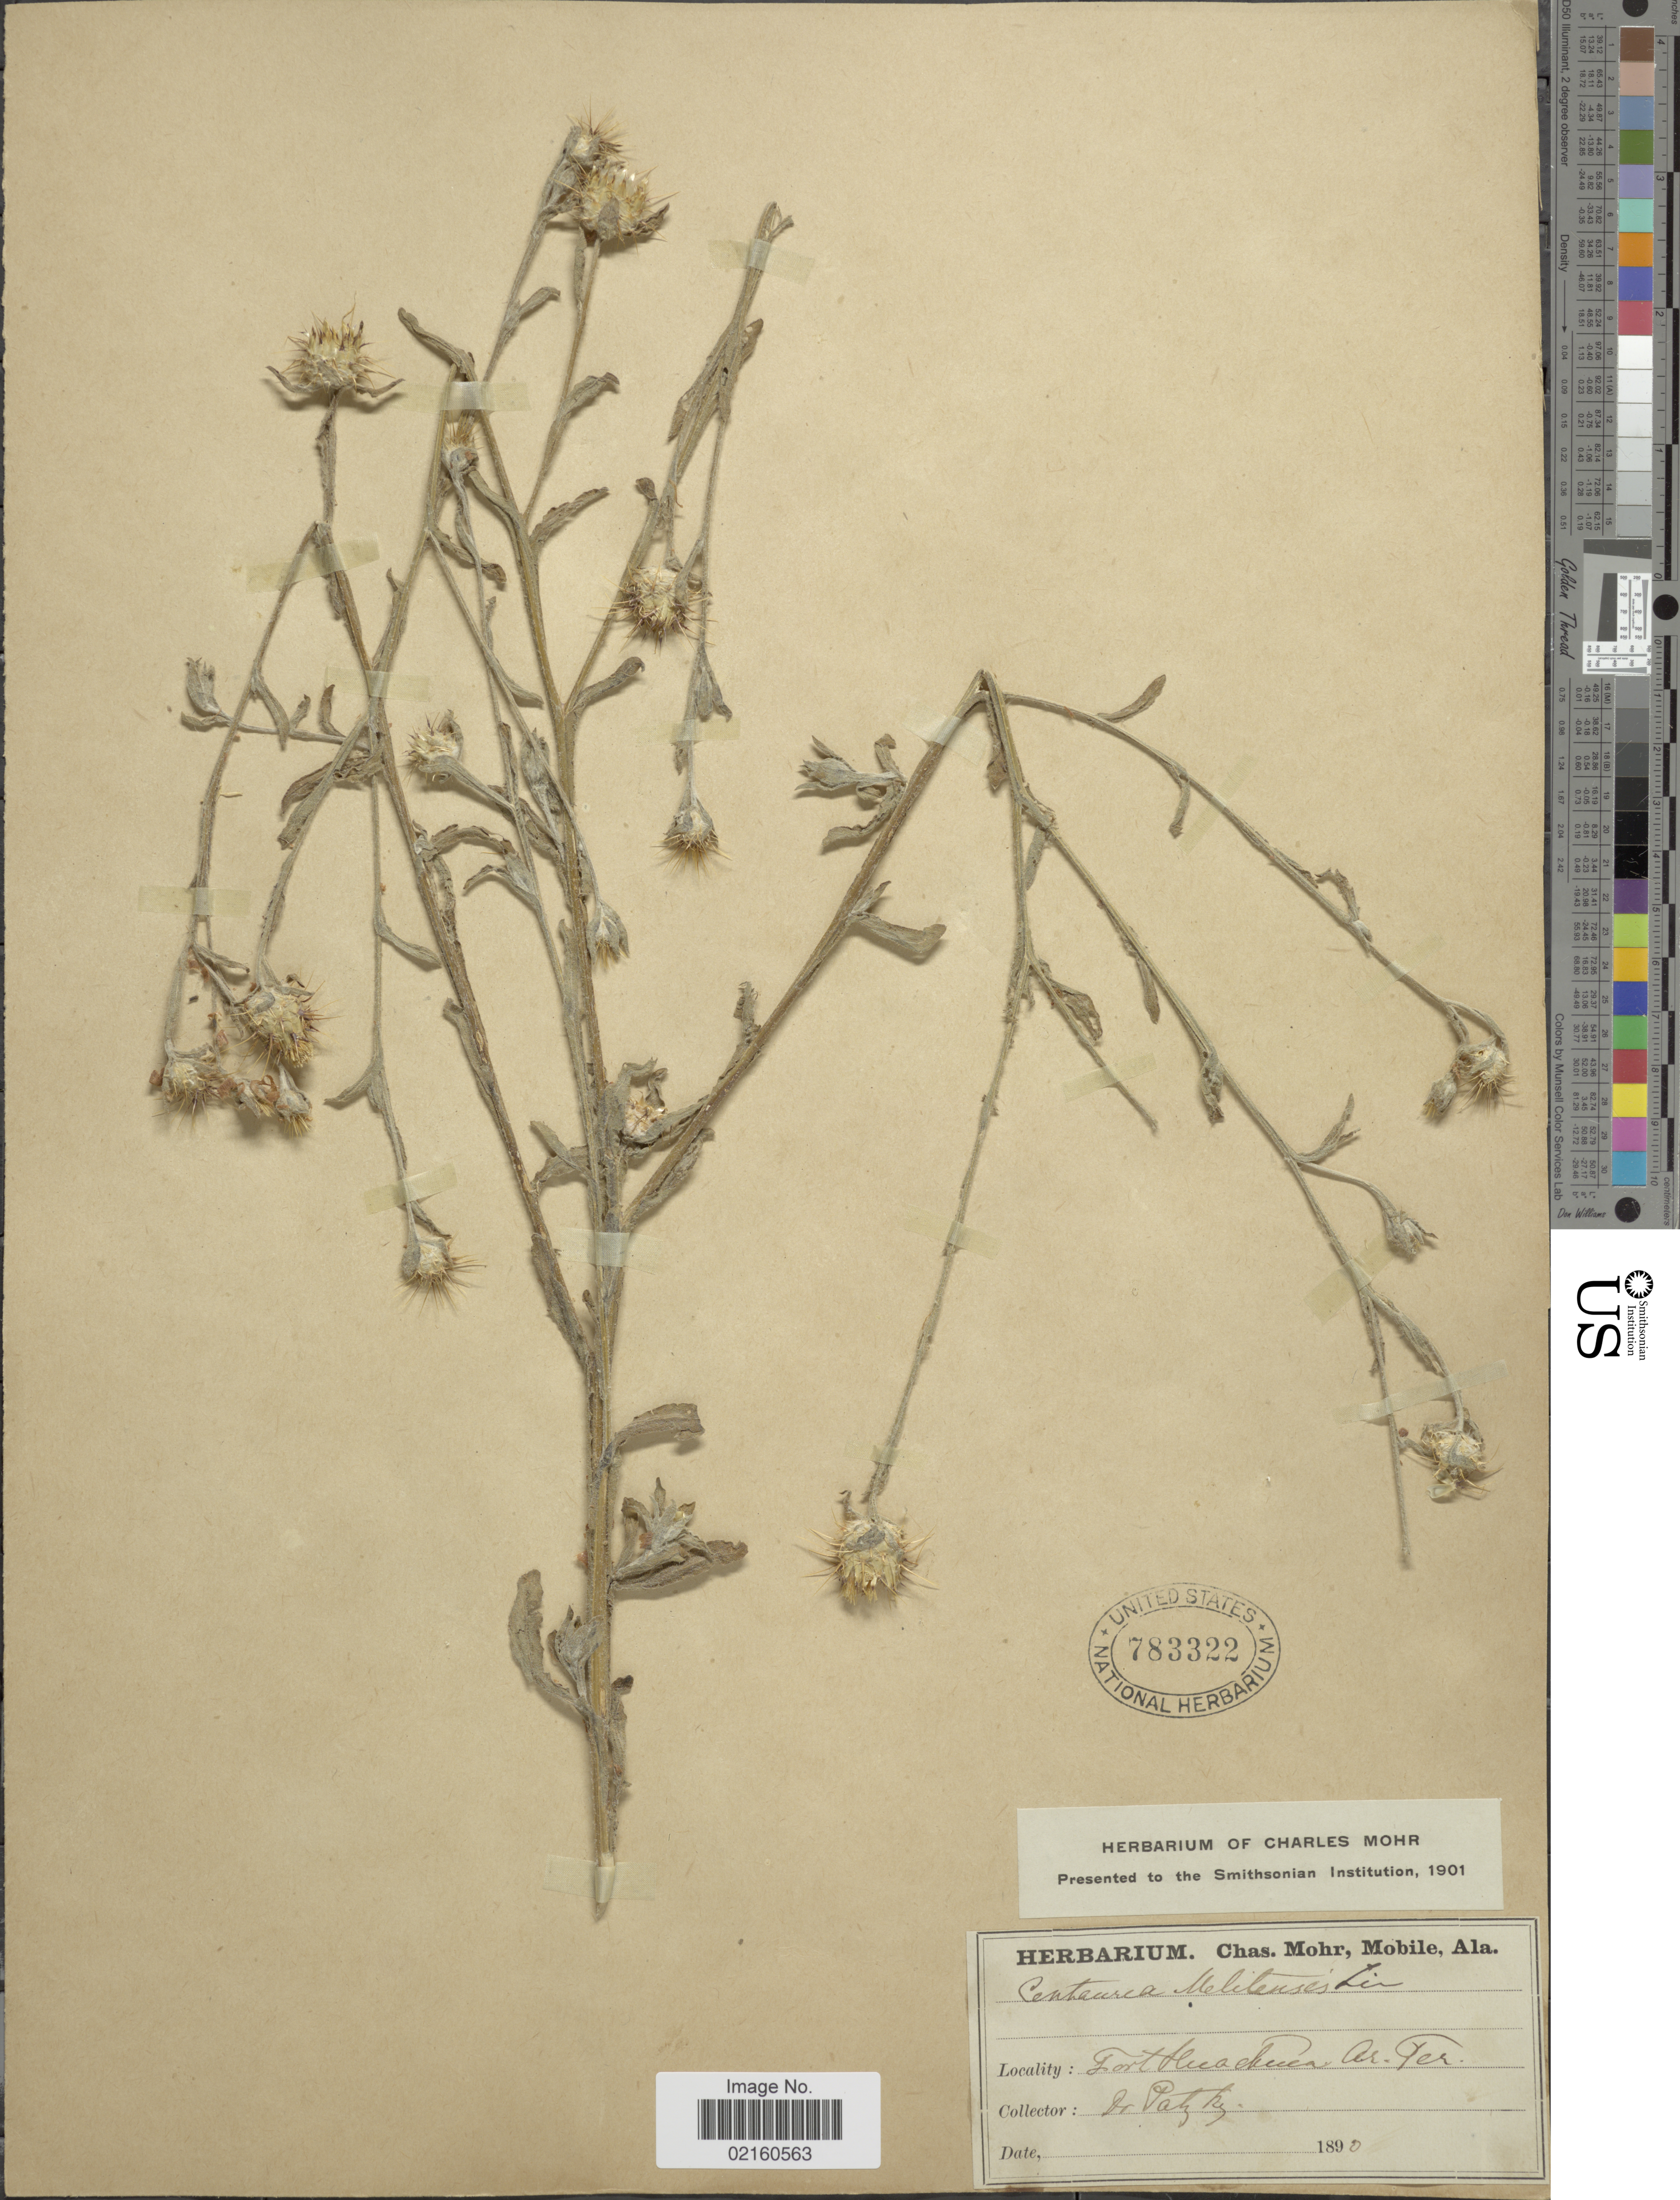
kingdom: Plantae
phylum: Tracheophyta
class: Magnoliopsida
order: Asterales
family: Asteraceae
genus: Centaurea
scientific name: Centaurea melitensis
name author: L.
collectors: -. Patzky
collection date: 1890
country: United States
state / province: Arizona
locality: Fort Huachuca, Ar. Ter.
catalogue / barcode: US 783322